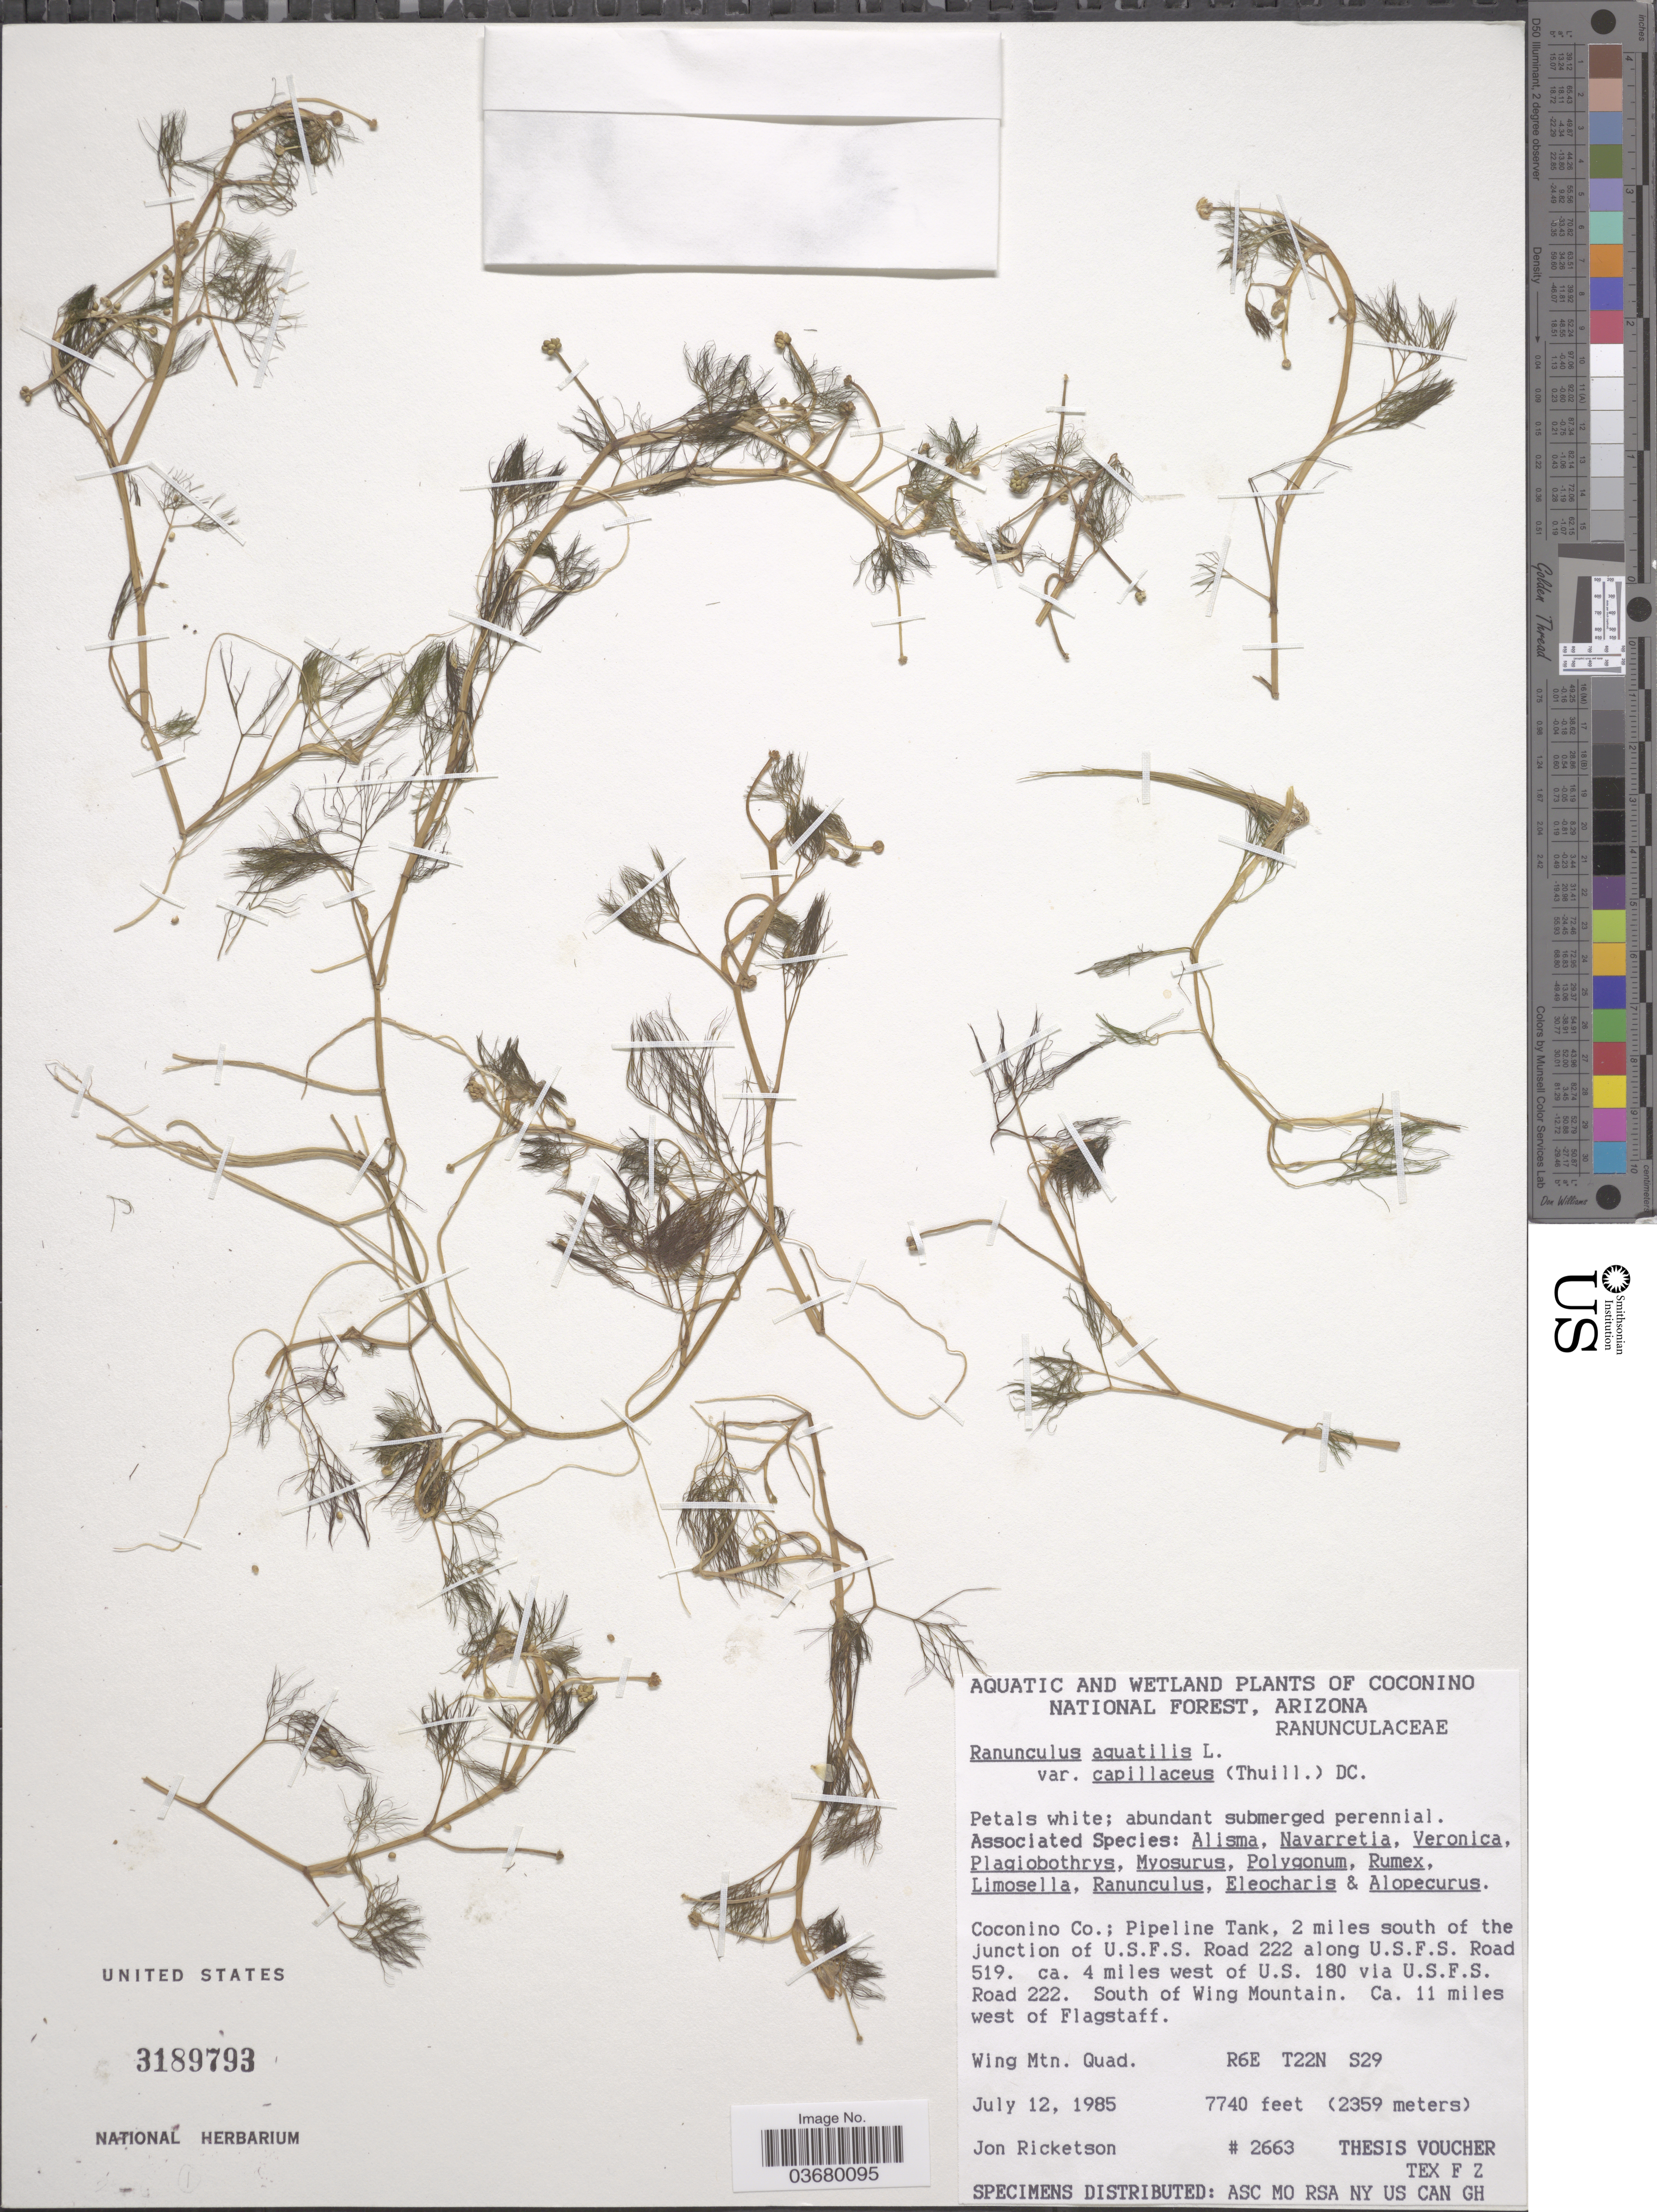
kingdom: Plantae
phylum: Tracheophyta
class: Magnoliopsida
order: Ranunculales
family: Ranunculaceae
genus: Ranunculus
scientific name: Ranunculus trichophyllus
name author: Chaix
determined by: Strong, Mark T., (BOT), Smithsonian Institution - National Museum of Natural History (UNITED STATES)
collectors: J. Ricketson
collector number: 2663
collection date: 1985-07-12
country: United States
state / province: Arizona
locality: Coconino National Forest. Coconino Co.: Pipeline Tank, 2 miles south of the junction of U.S.F.S. Road 222 along U.S.F.S. Road 519. ca. 4 miles west of U.S. 180 via U.S.F.S. Road 222. South of Wing Mountain. Wing Mtn. Quad. R6E T22N S29.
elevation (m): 2359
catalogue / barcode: US 3189793